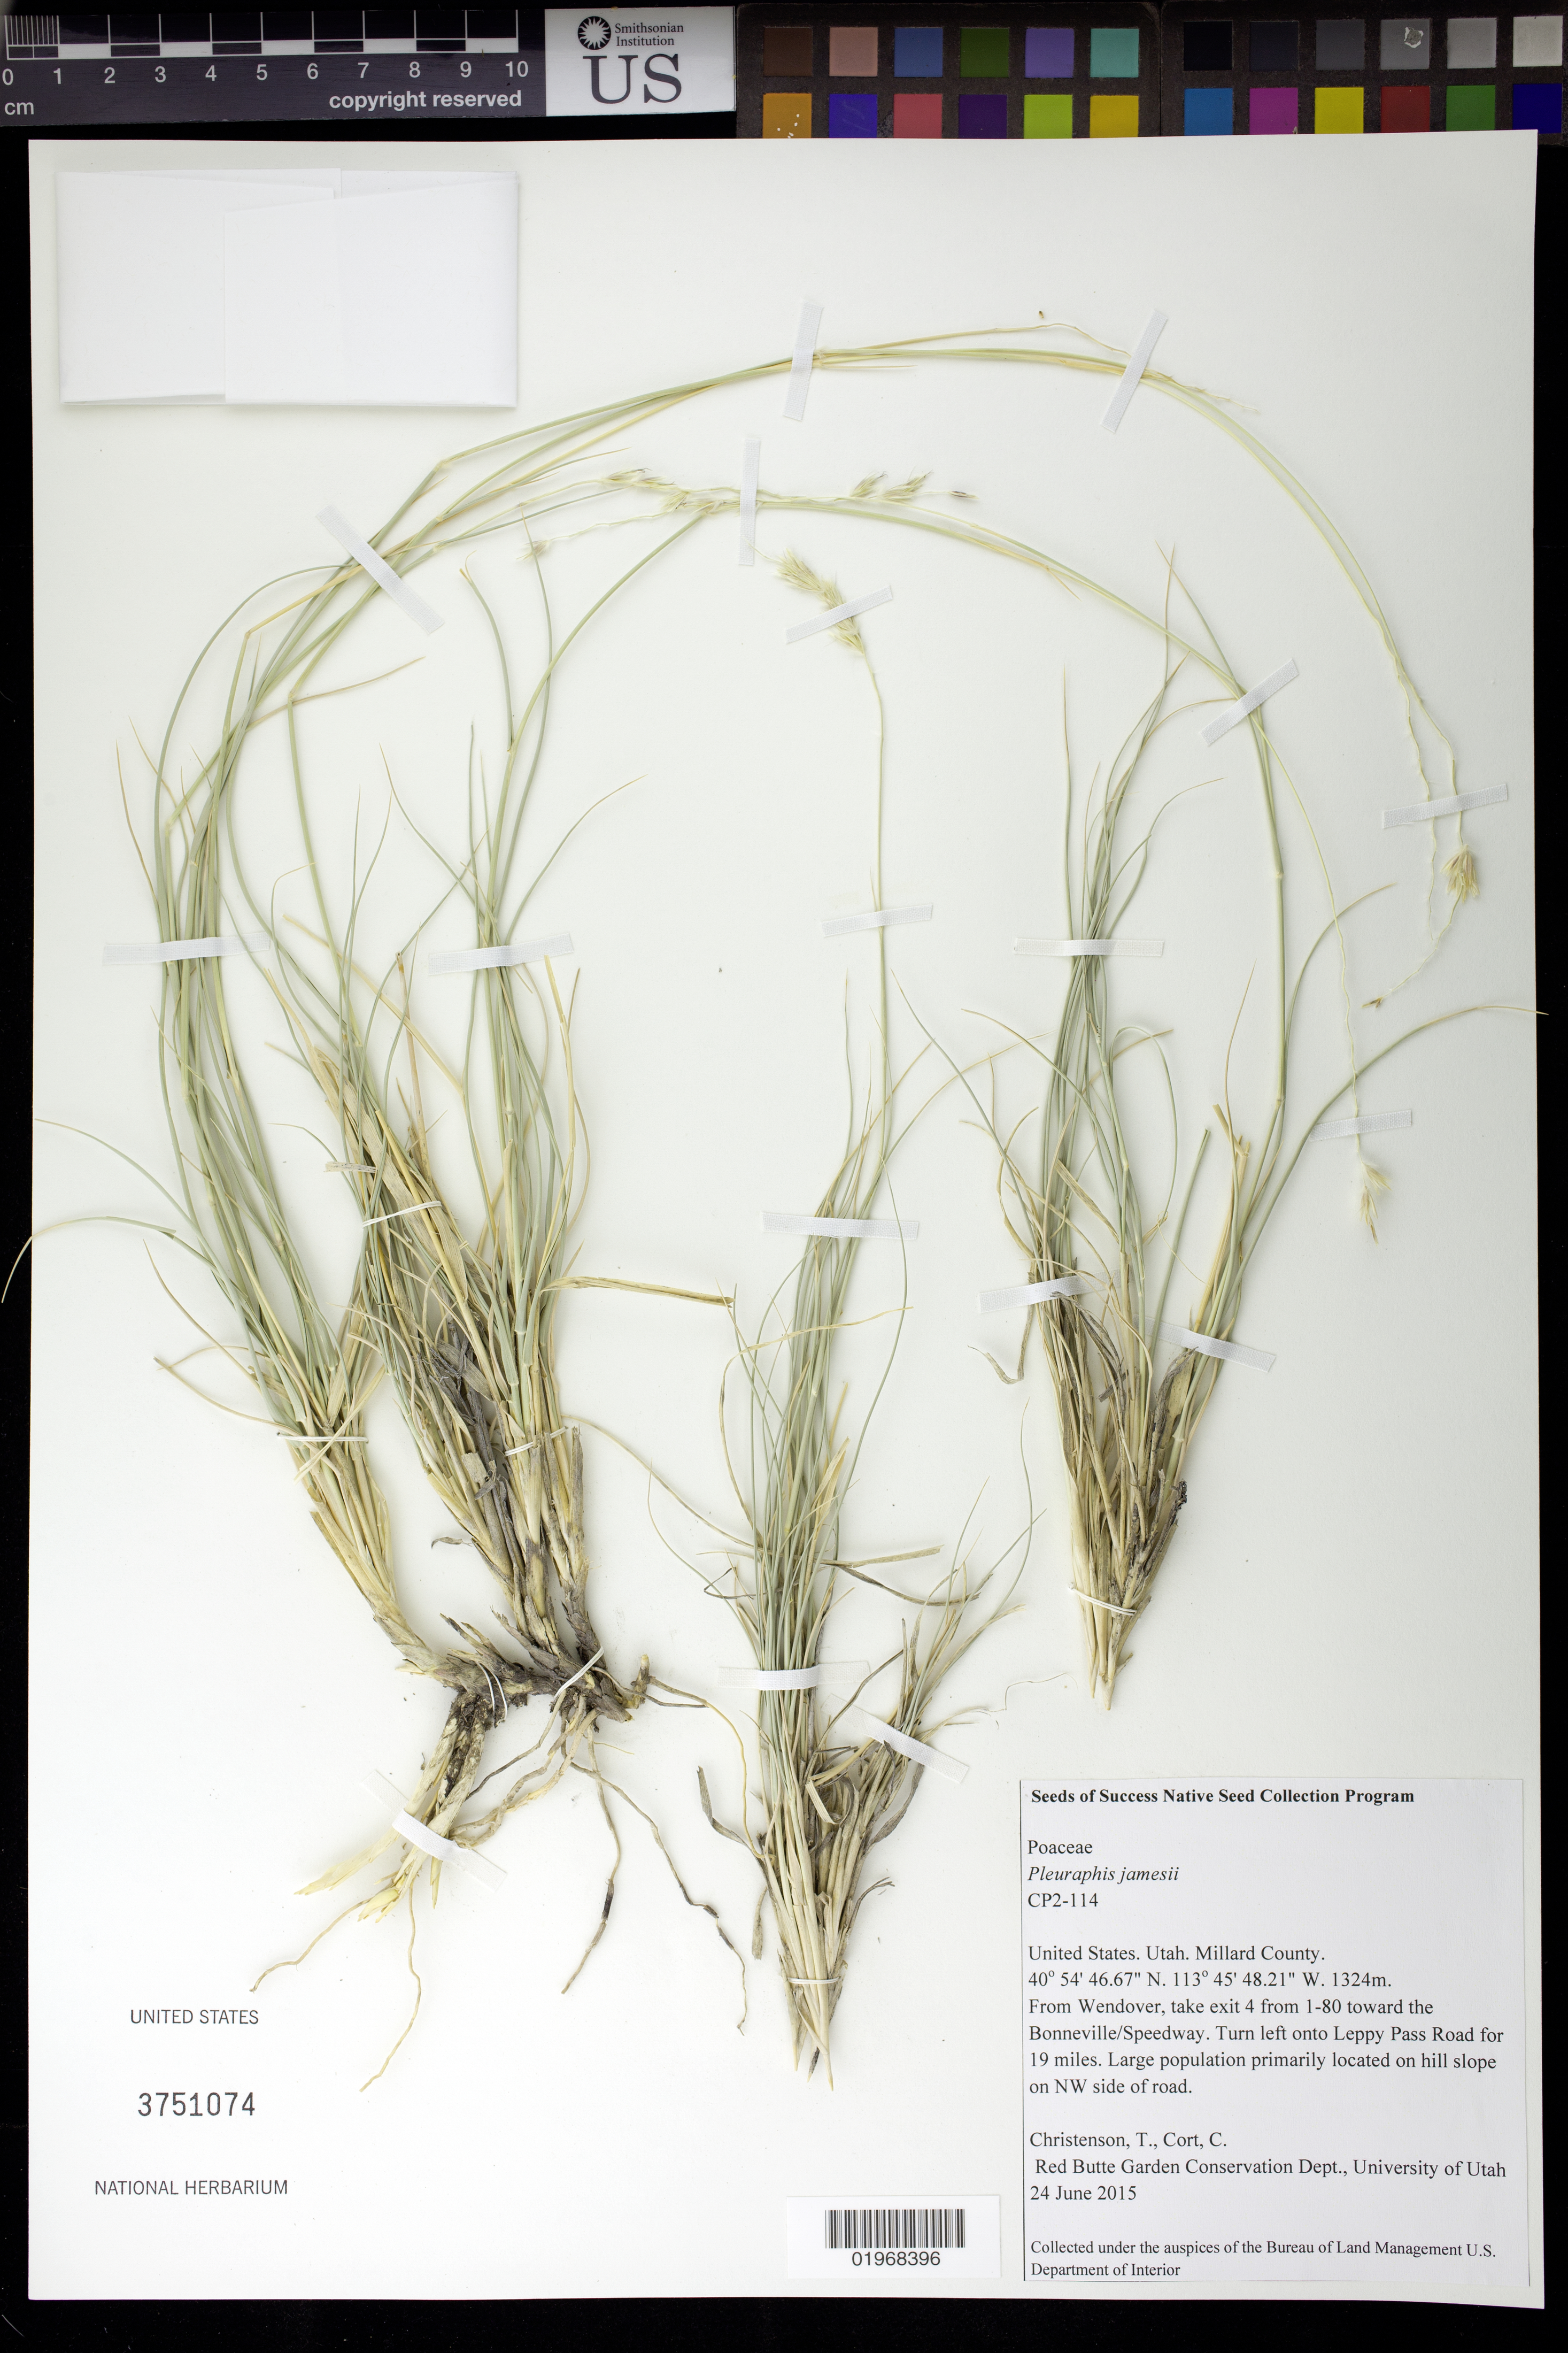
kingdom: Plantae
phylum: Tracheophyta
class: Liliopsida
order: Poales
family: Poaceae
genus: Pleuraphis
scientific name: Pleuraphis jamesii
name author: Torr.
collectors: T. Christenson & C. Cort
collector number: CP2-114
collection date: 2015-06-25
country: United States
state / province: Utah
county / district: Millard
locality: Leppy Pass Road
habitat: sagebrush basin and slopes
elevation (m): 404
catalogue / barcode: US 3751074